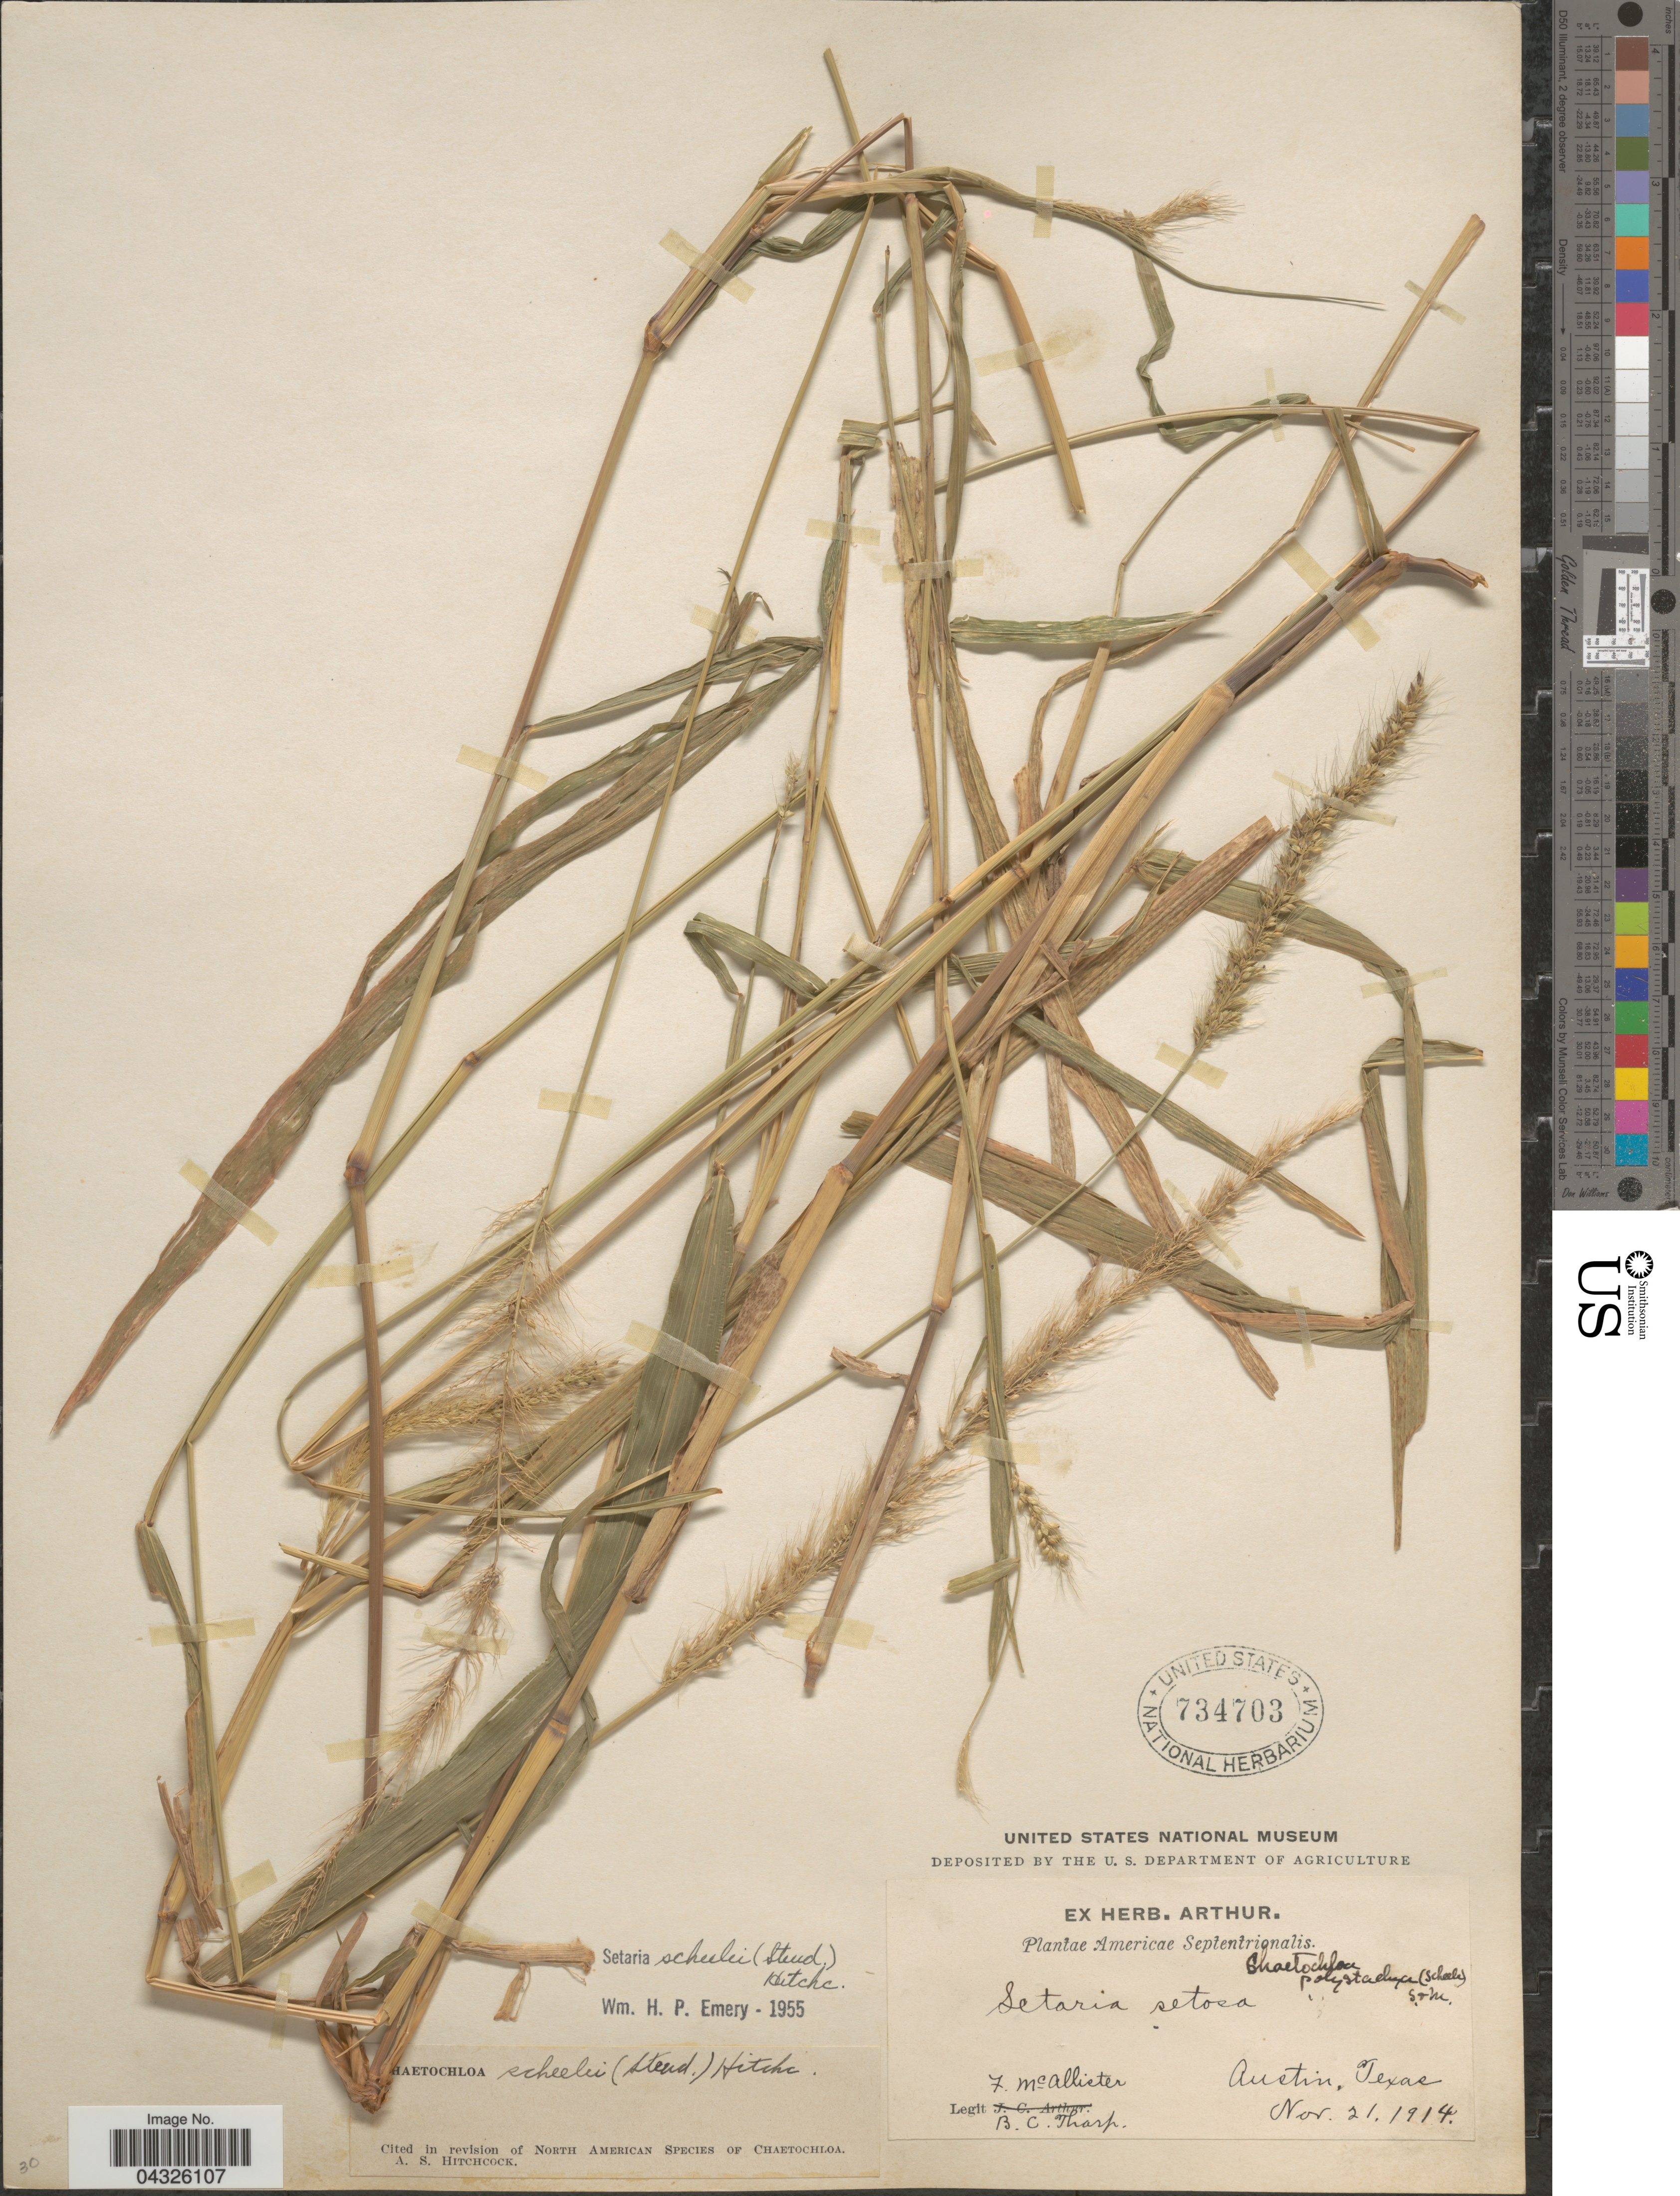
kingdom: Plantae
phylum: Tracheophyta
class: Liliopsida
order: Poales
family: Poaceae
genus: Setaria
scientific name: Setaria scheelei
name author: (Steud.) Hitchc.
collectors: F. McAllister & B. C. Tharp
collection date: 1914-11-21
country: United States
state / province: Texas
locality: Americae Septentrionalis. Austin.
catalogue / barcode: US 734703